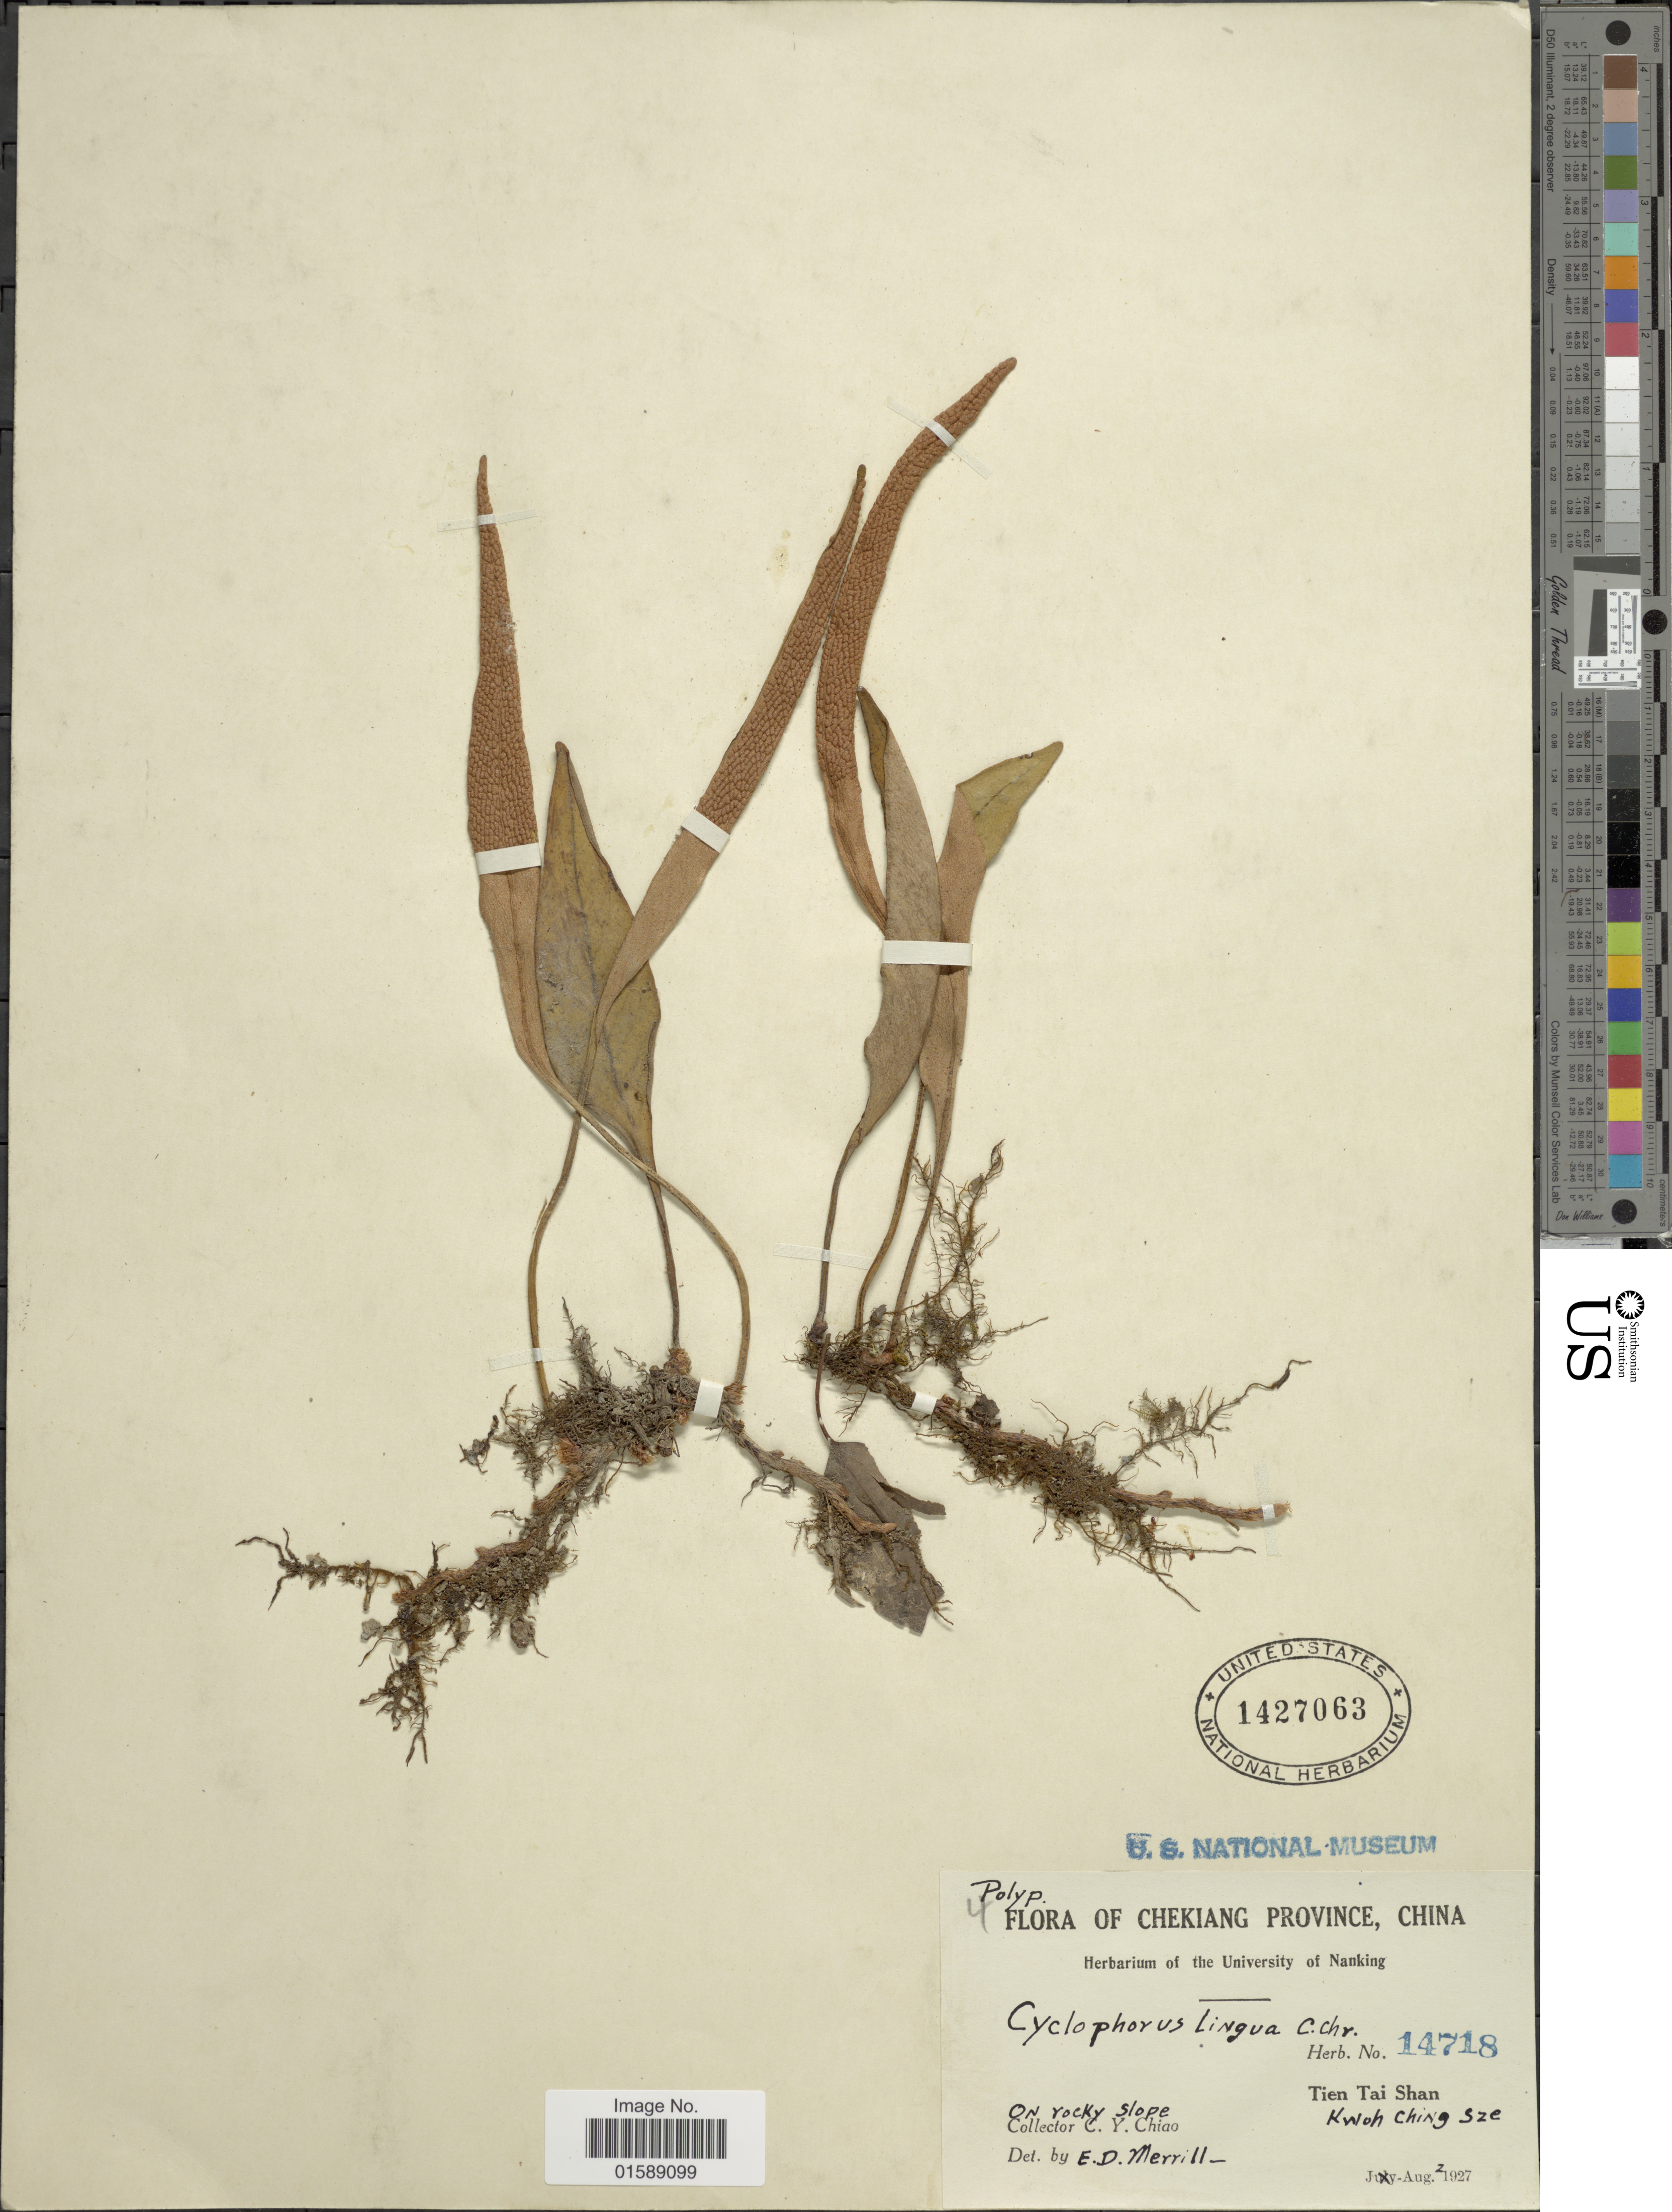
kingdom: Plantae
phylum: Tracheophyta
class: Polypodiopsida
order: Polypodiales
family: Polypodiaceae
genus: Pyrrosia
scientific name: Pyrrosia lingua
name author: (Thurb.) Farw.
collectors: C. Y. Chiao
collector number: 14718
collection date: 1927-08-02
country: China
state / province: Zhejiang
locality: Chekiang Province. Tien Tai Shan. Kwoh Ching Sze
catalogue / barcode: US 1427063